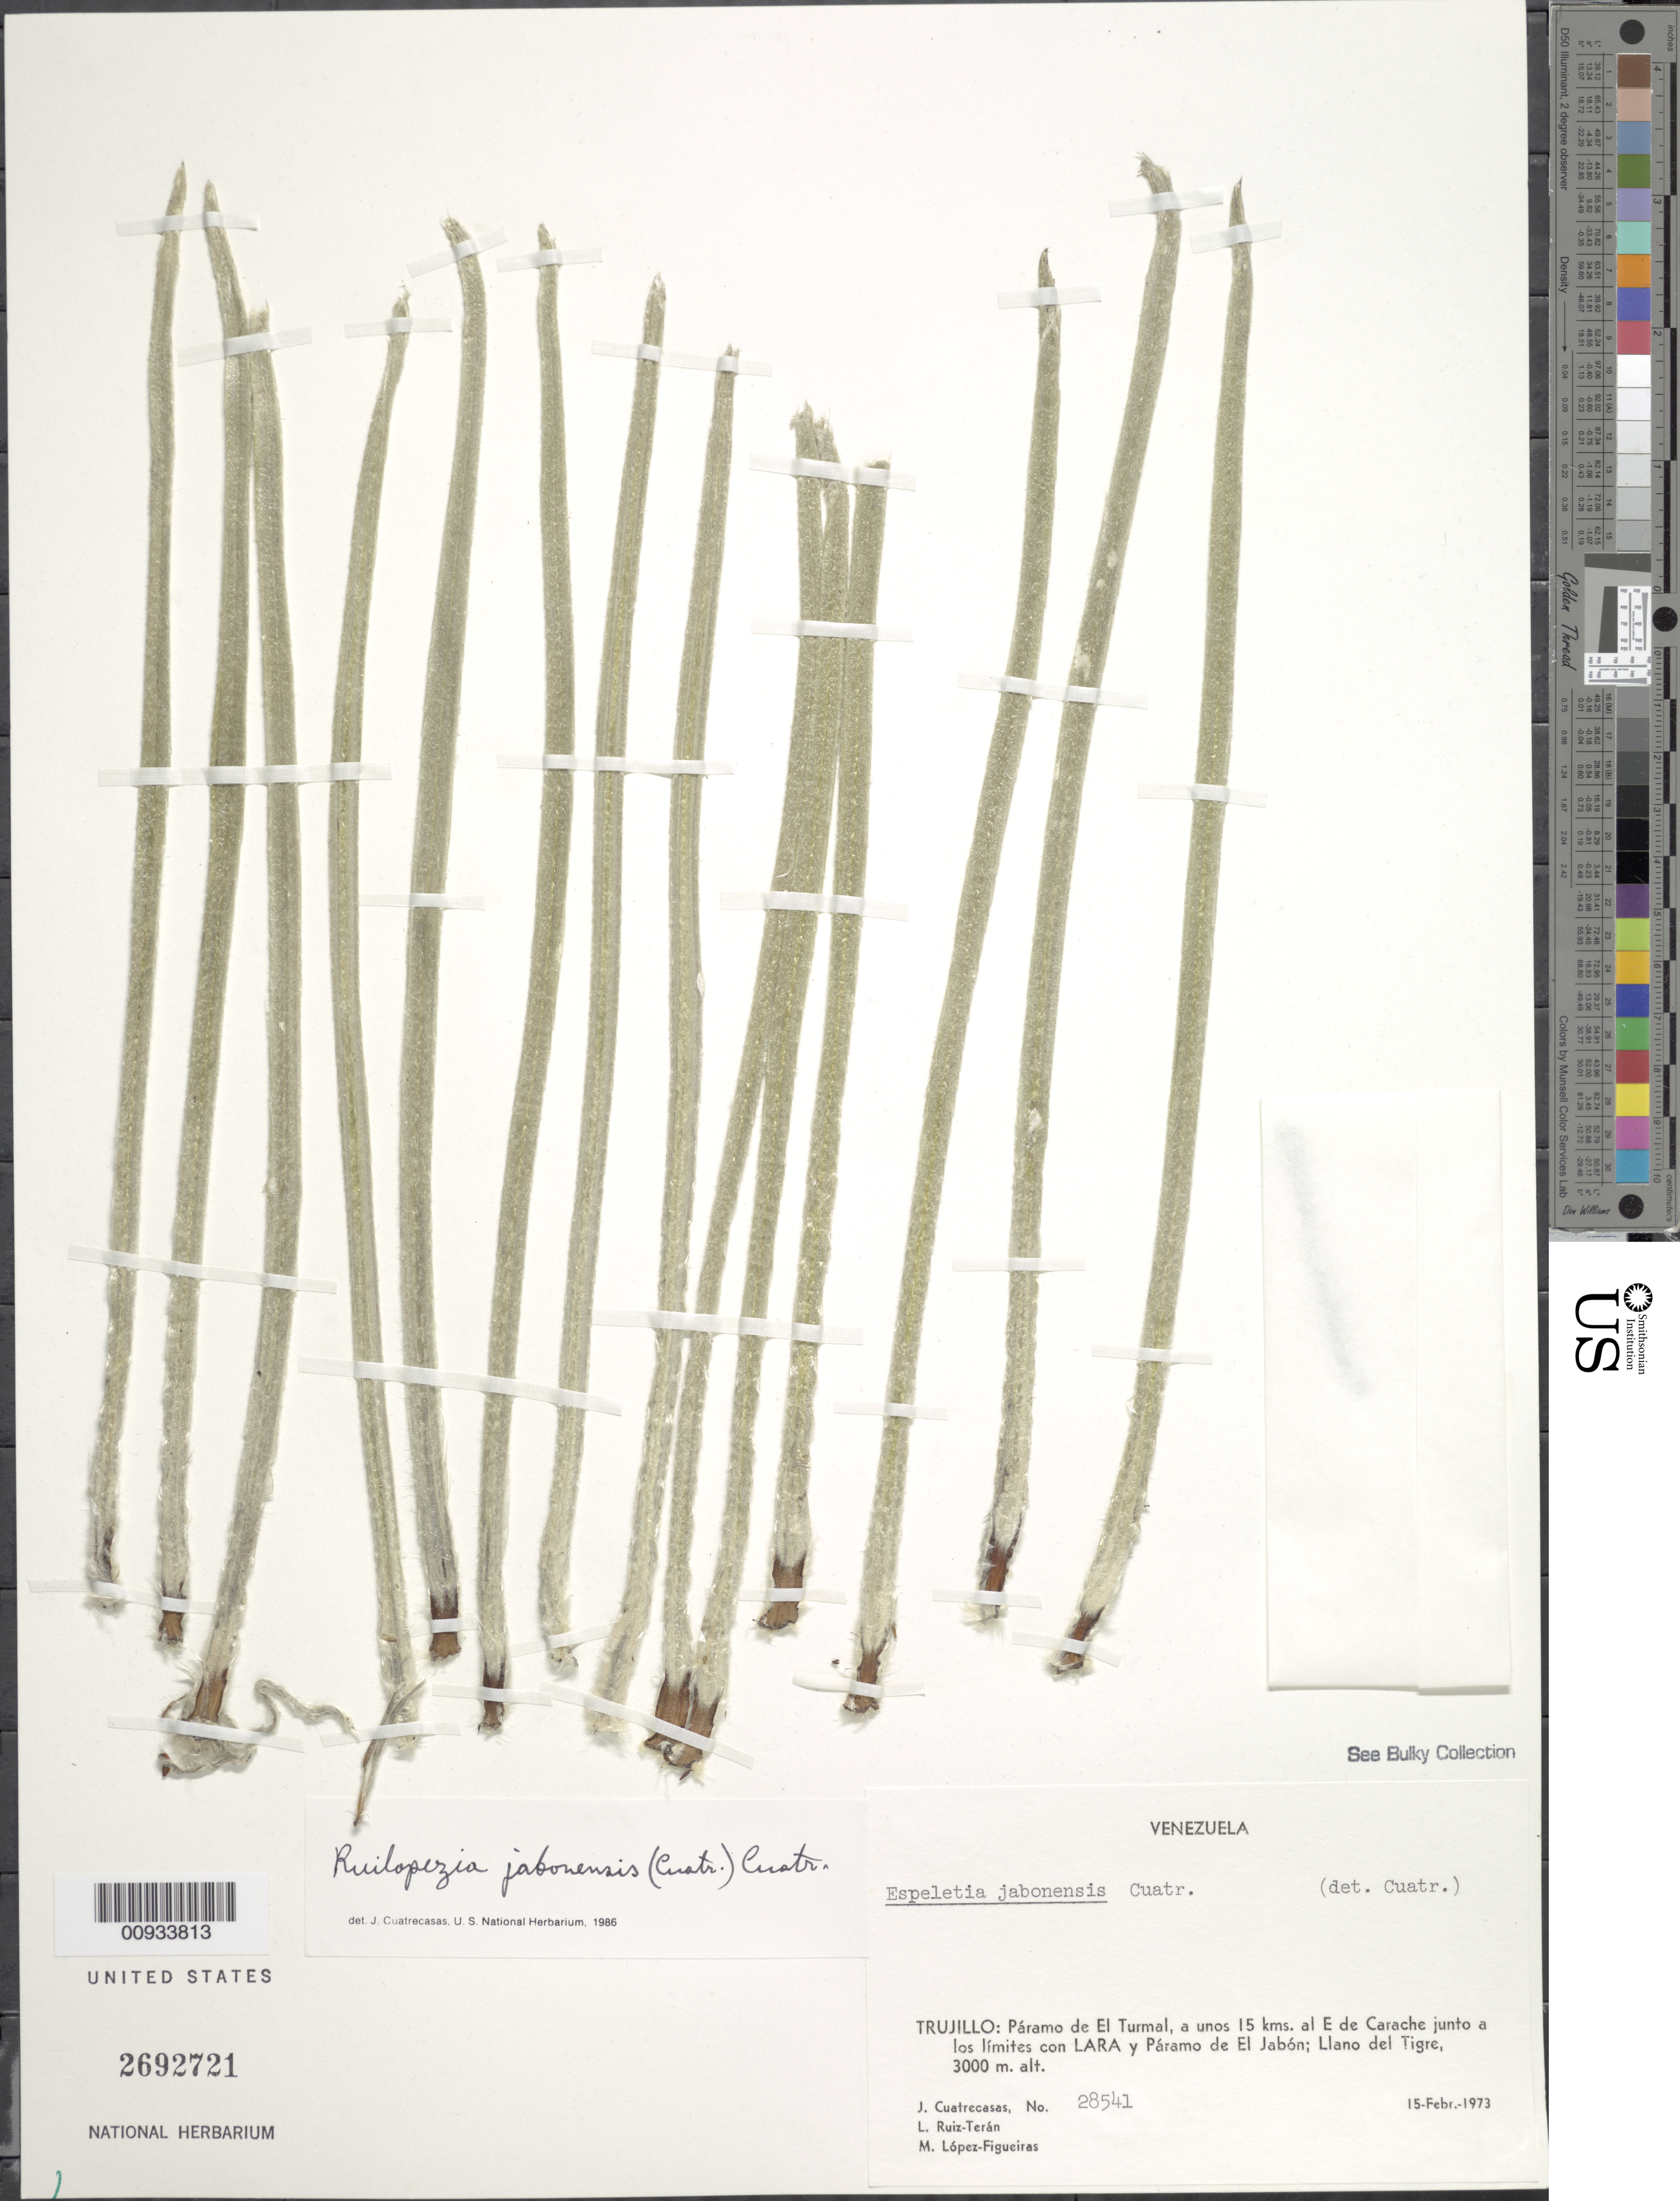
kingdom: Plantae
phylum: Tracheophyta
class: Magnoliopsida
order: Asterales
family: Asteraceae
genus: Ruilopezia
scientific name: Ruilopezia jabonensis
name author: (Cuatrec.) Cuatrec.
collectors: J. Cuatrecasas, L. E. Ruíz-Terán & M. López Figueiras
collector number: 28541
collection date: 1973-02-15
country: Venezuela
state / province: Trujillo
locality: Paramo de El Turmal, a unos 15 kms al E de Carache junto a los limites con Lara y Paramo de El Jabon, Llano del Tigre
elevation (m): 3000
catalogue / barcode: US 2692721